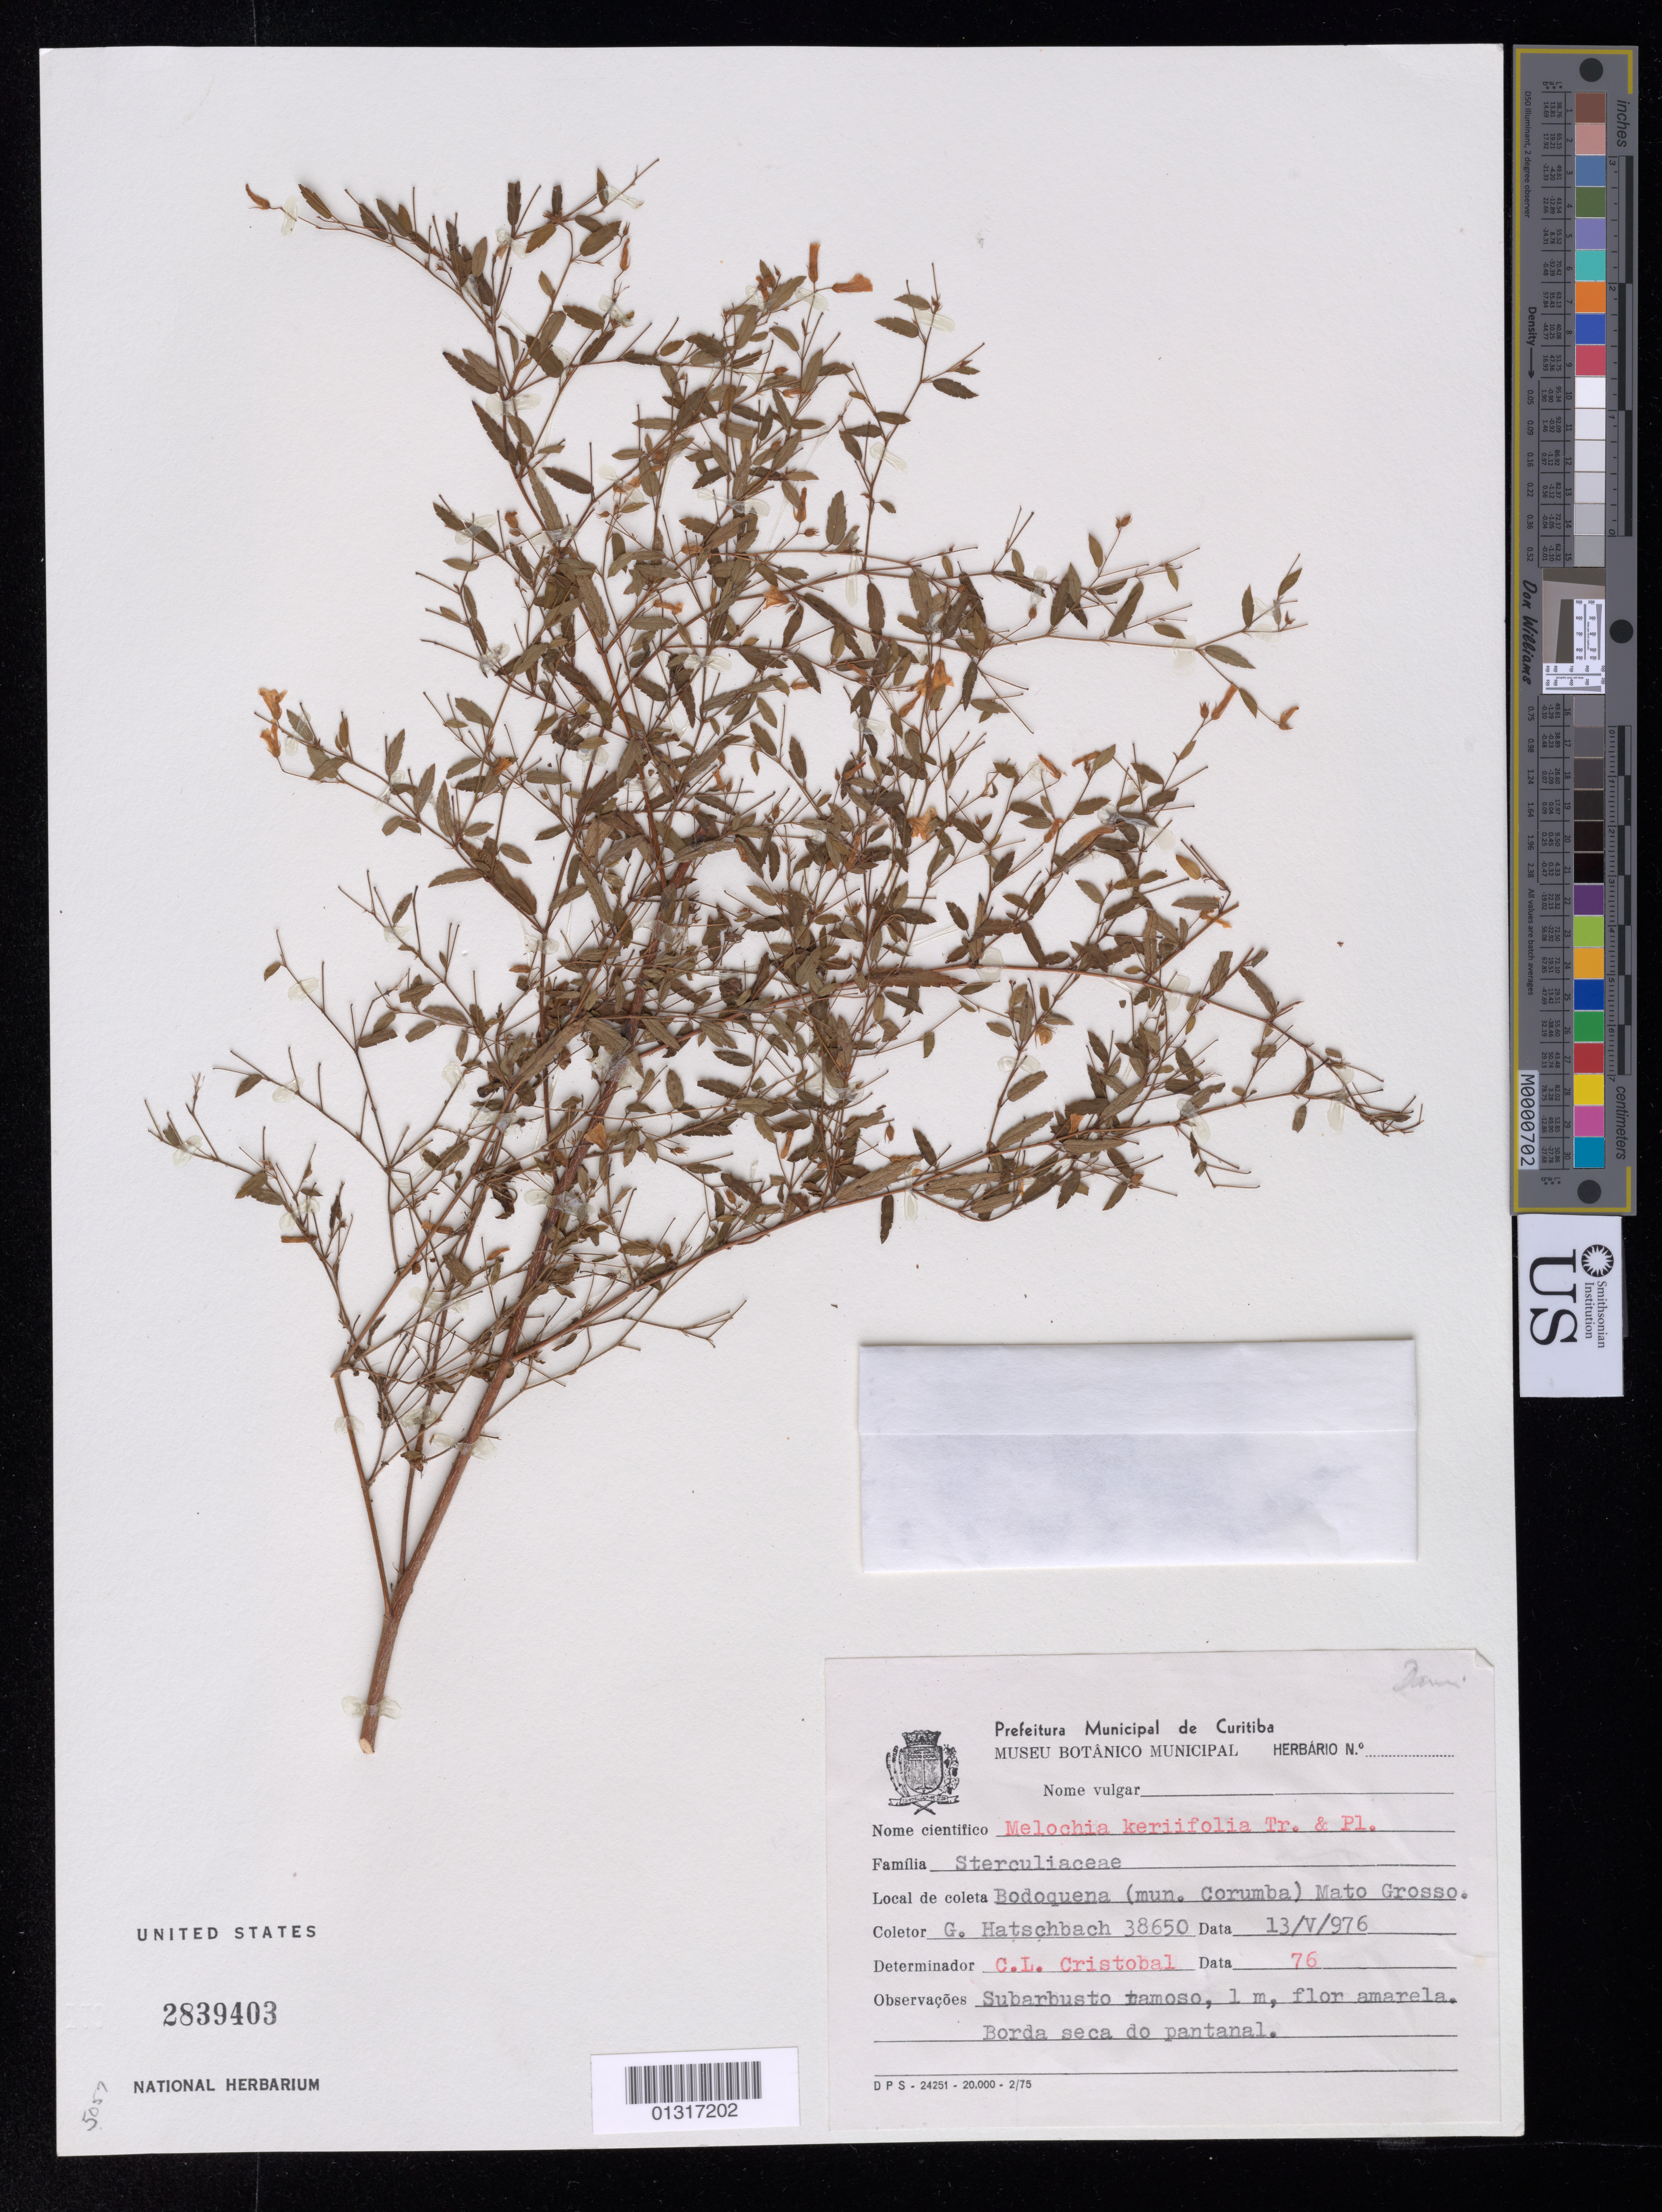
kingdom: Plantae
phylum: Tracheophyta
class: Magnoliopsida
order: Malvales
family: Malvaceae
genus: Melochia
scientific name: Melochia kerriifolia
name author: Triana & Planch.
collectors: G. Hatschbach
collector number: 38650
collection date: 1976-05-13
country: Brazil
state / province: Mato Grosso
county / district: Corumbá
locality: Bodoquena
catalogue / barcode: US 2839403